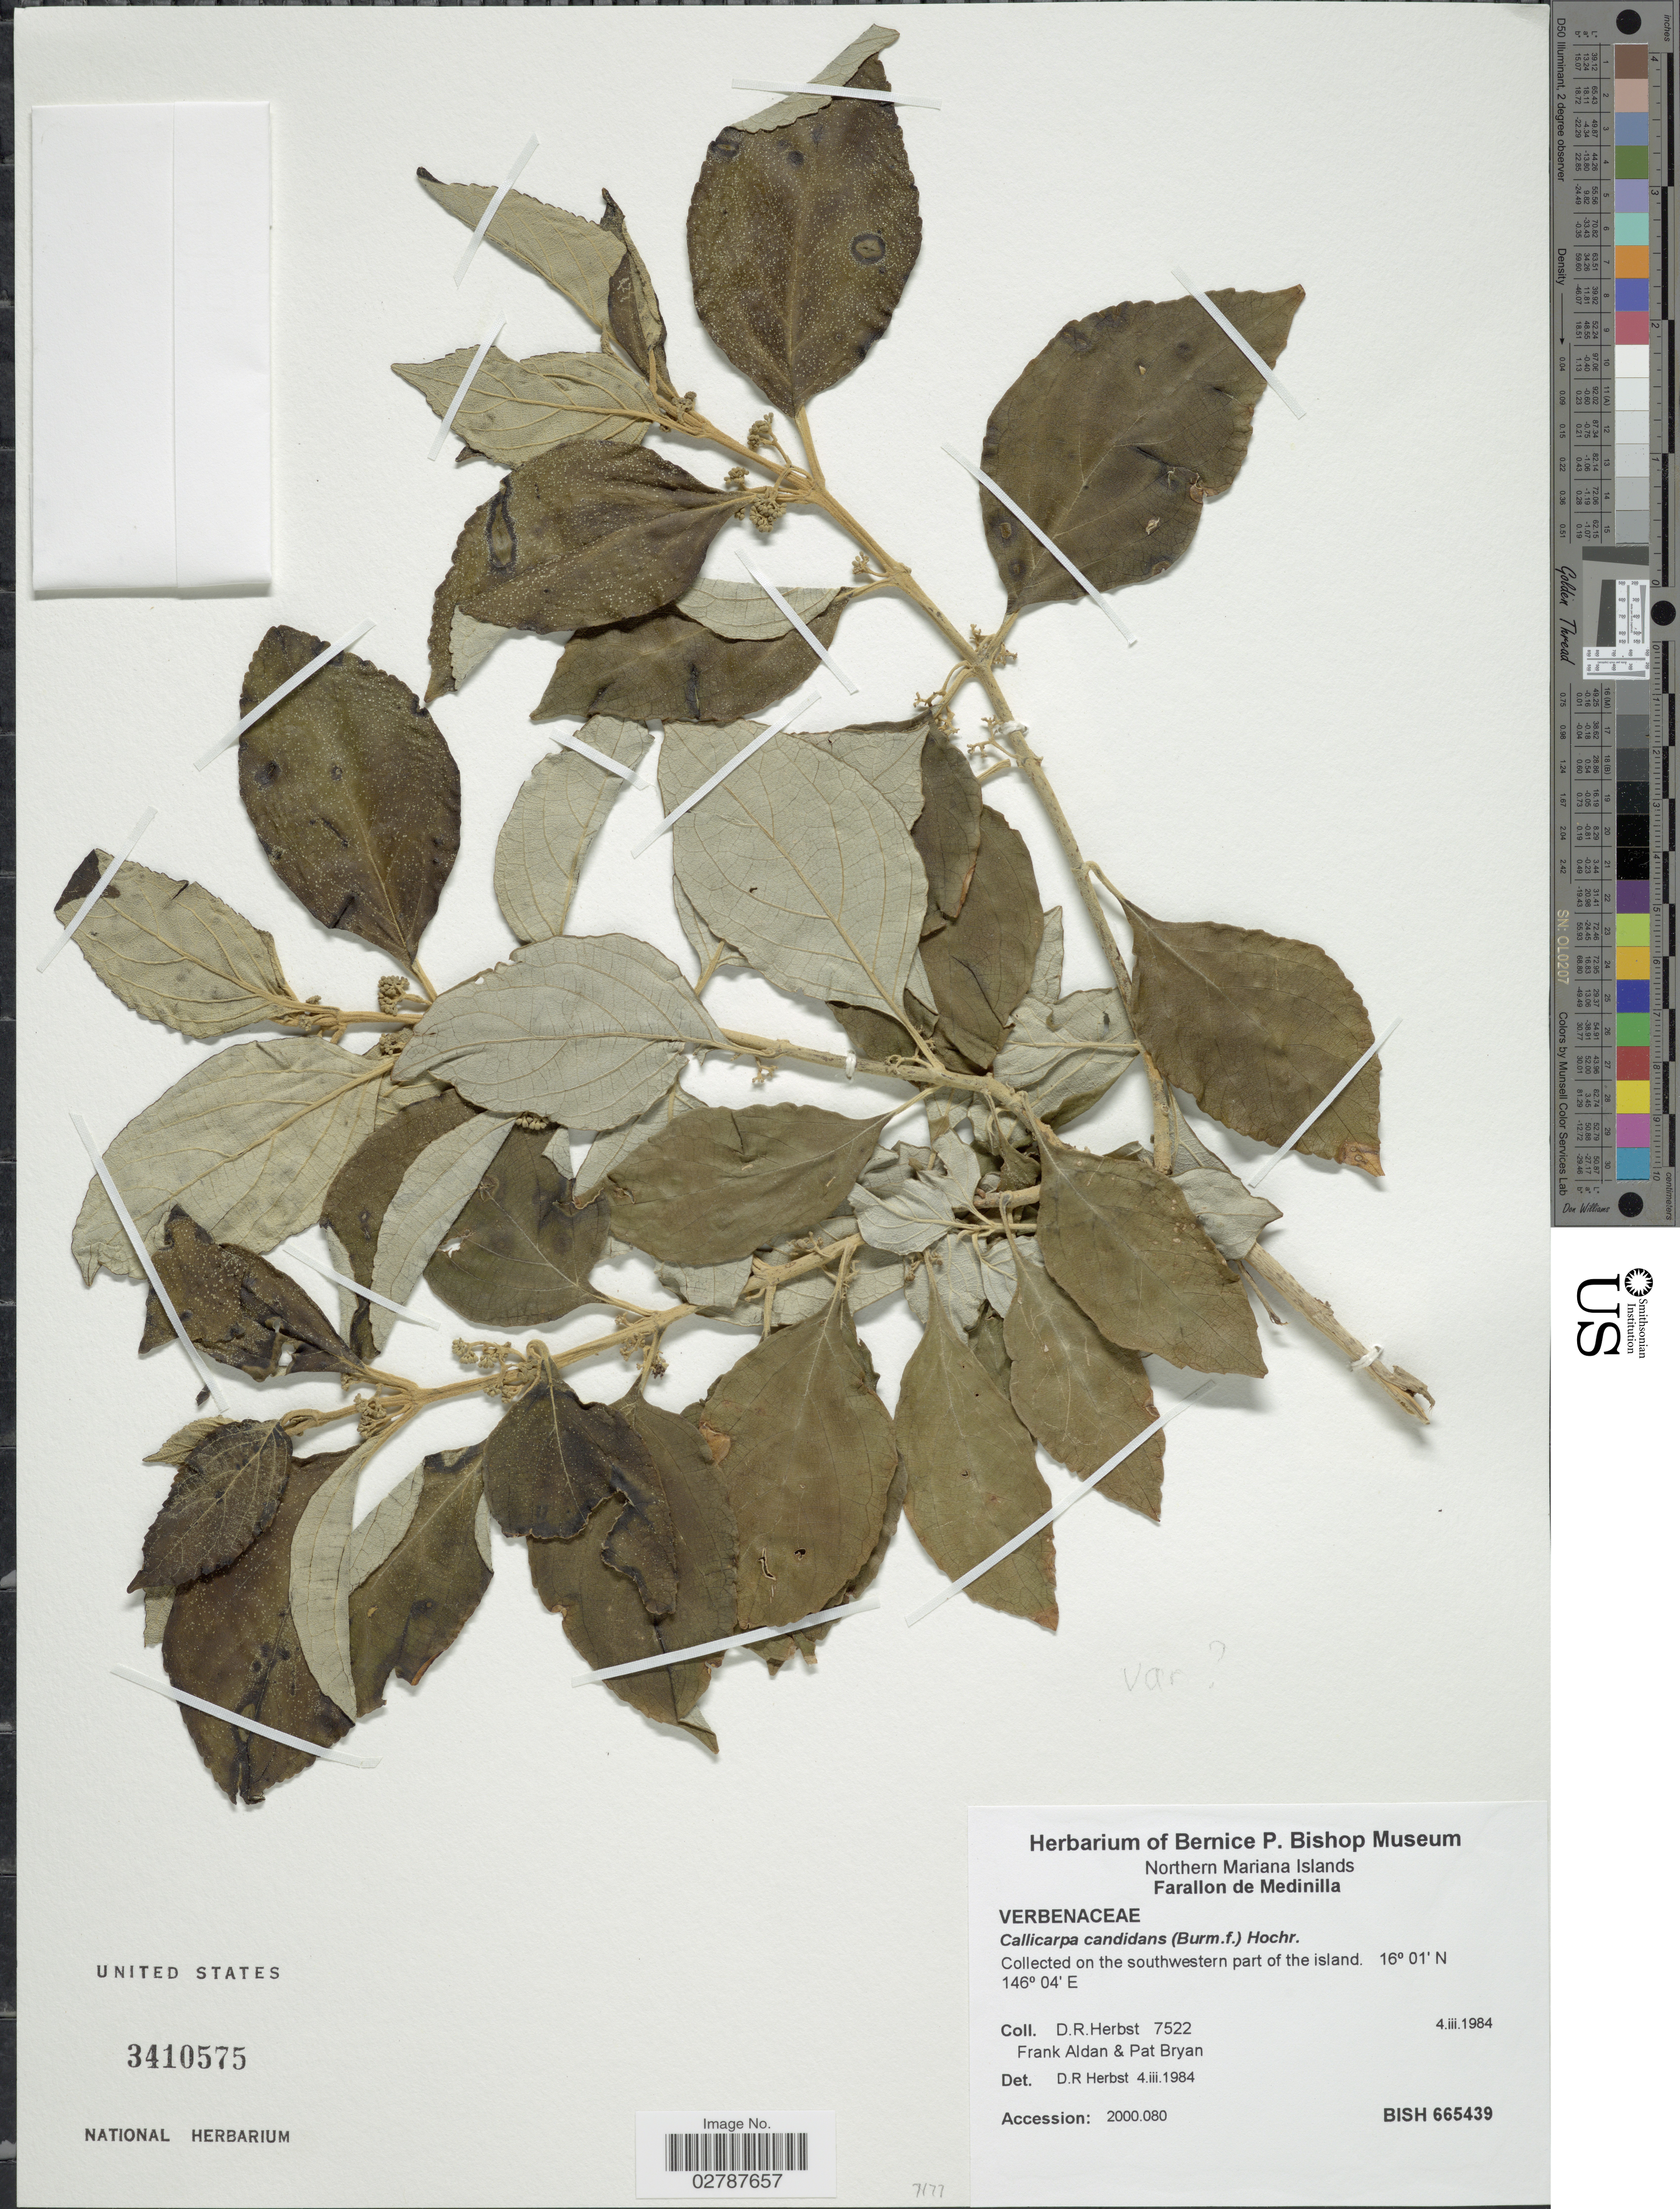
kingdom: Plantae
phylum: Tracheophyta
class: Magnoliopsida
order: Lamiales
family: Lamiaceae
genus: Callicarpa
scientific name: Callicarpa candicans var. candicans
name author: (Burm. f.) Hochr.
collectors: D. R. Herbst, F. Aldan & P. Bryan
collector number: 7522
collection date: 1984-03-04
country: Northern Mariana Islands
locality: Farallon de Medinilla. On the southwestern part of the island.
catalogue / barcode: US 3410575